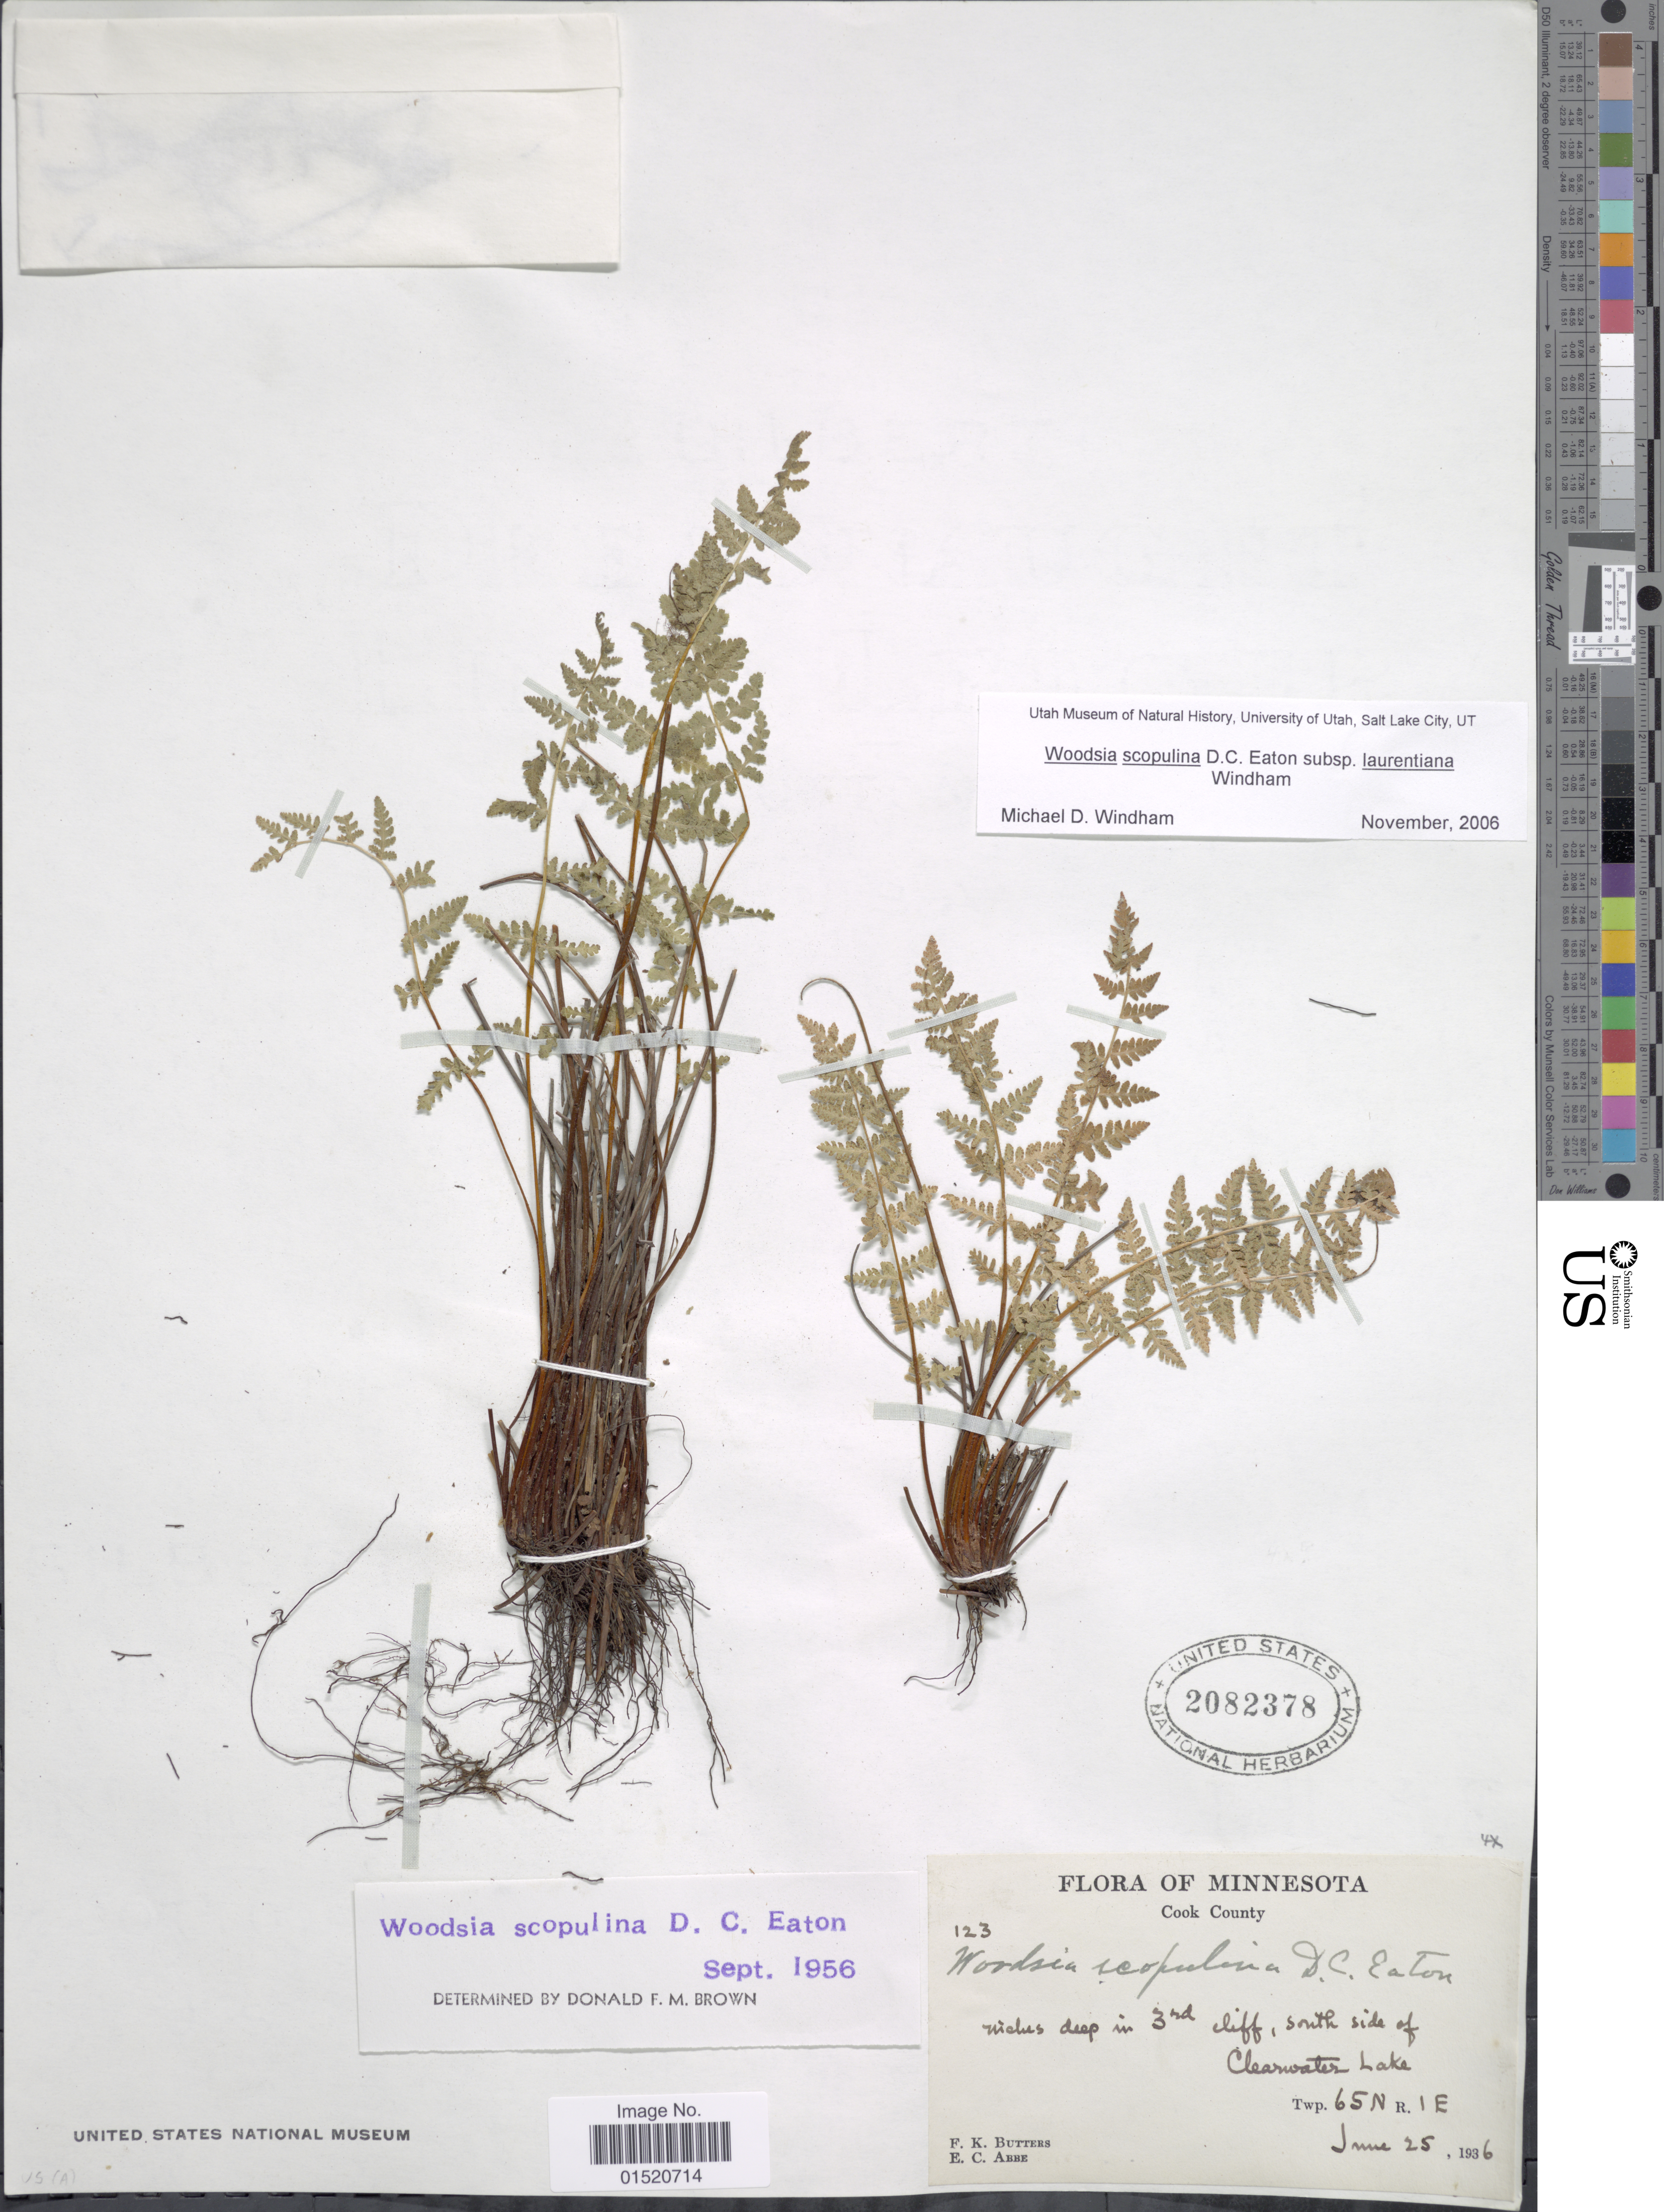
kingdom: Plantae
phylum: Tracheophyta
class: Polypodiopsida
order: Polypodiales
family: Woodsiaceae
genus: Woodsia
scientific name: Woodsia scopulina subsp. laurentiana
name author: Windham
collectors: F. K. Butters & E. C. Abbe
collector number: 123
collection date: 1936-06-25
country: United States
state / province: Minnesota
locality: Cook County, south side of Clearwater Lake, Twp. 65N R1E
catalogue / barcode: US 2082378